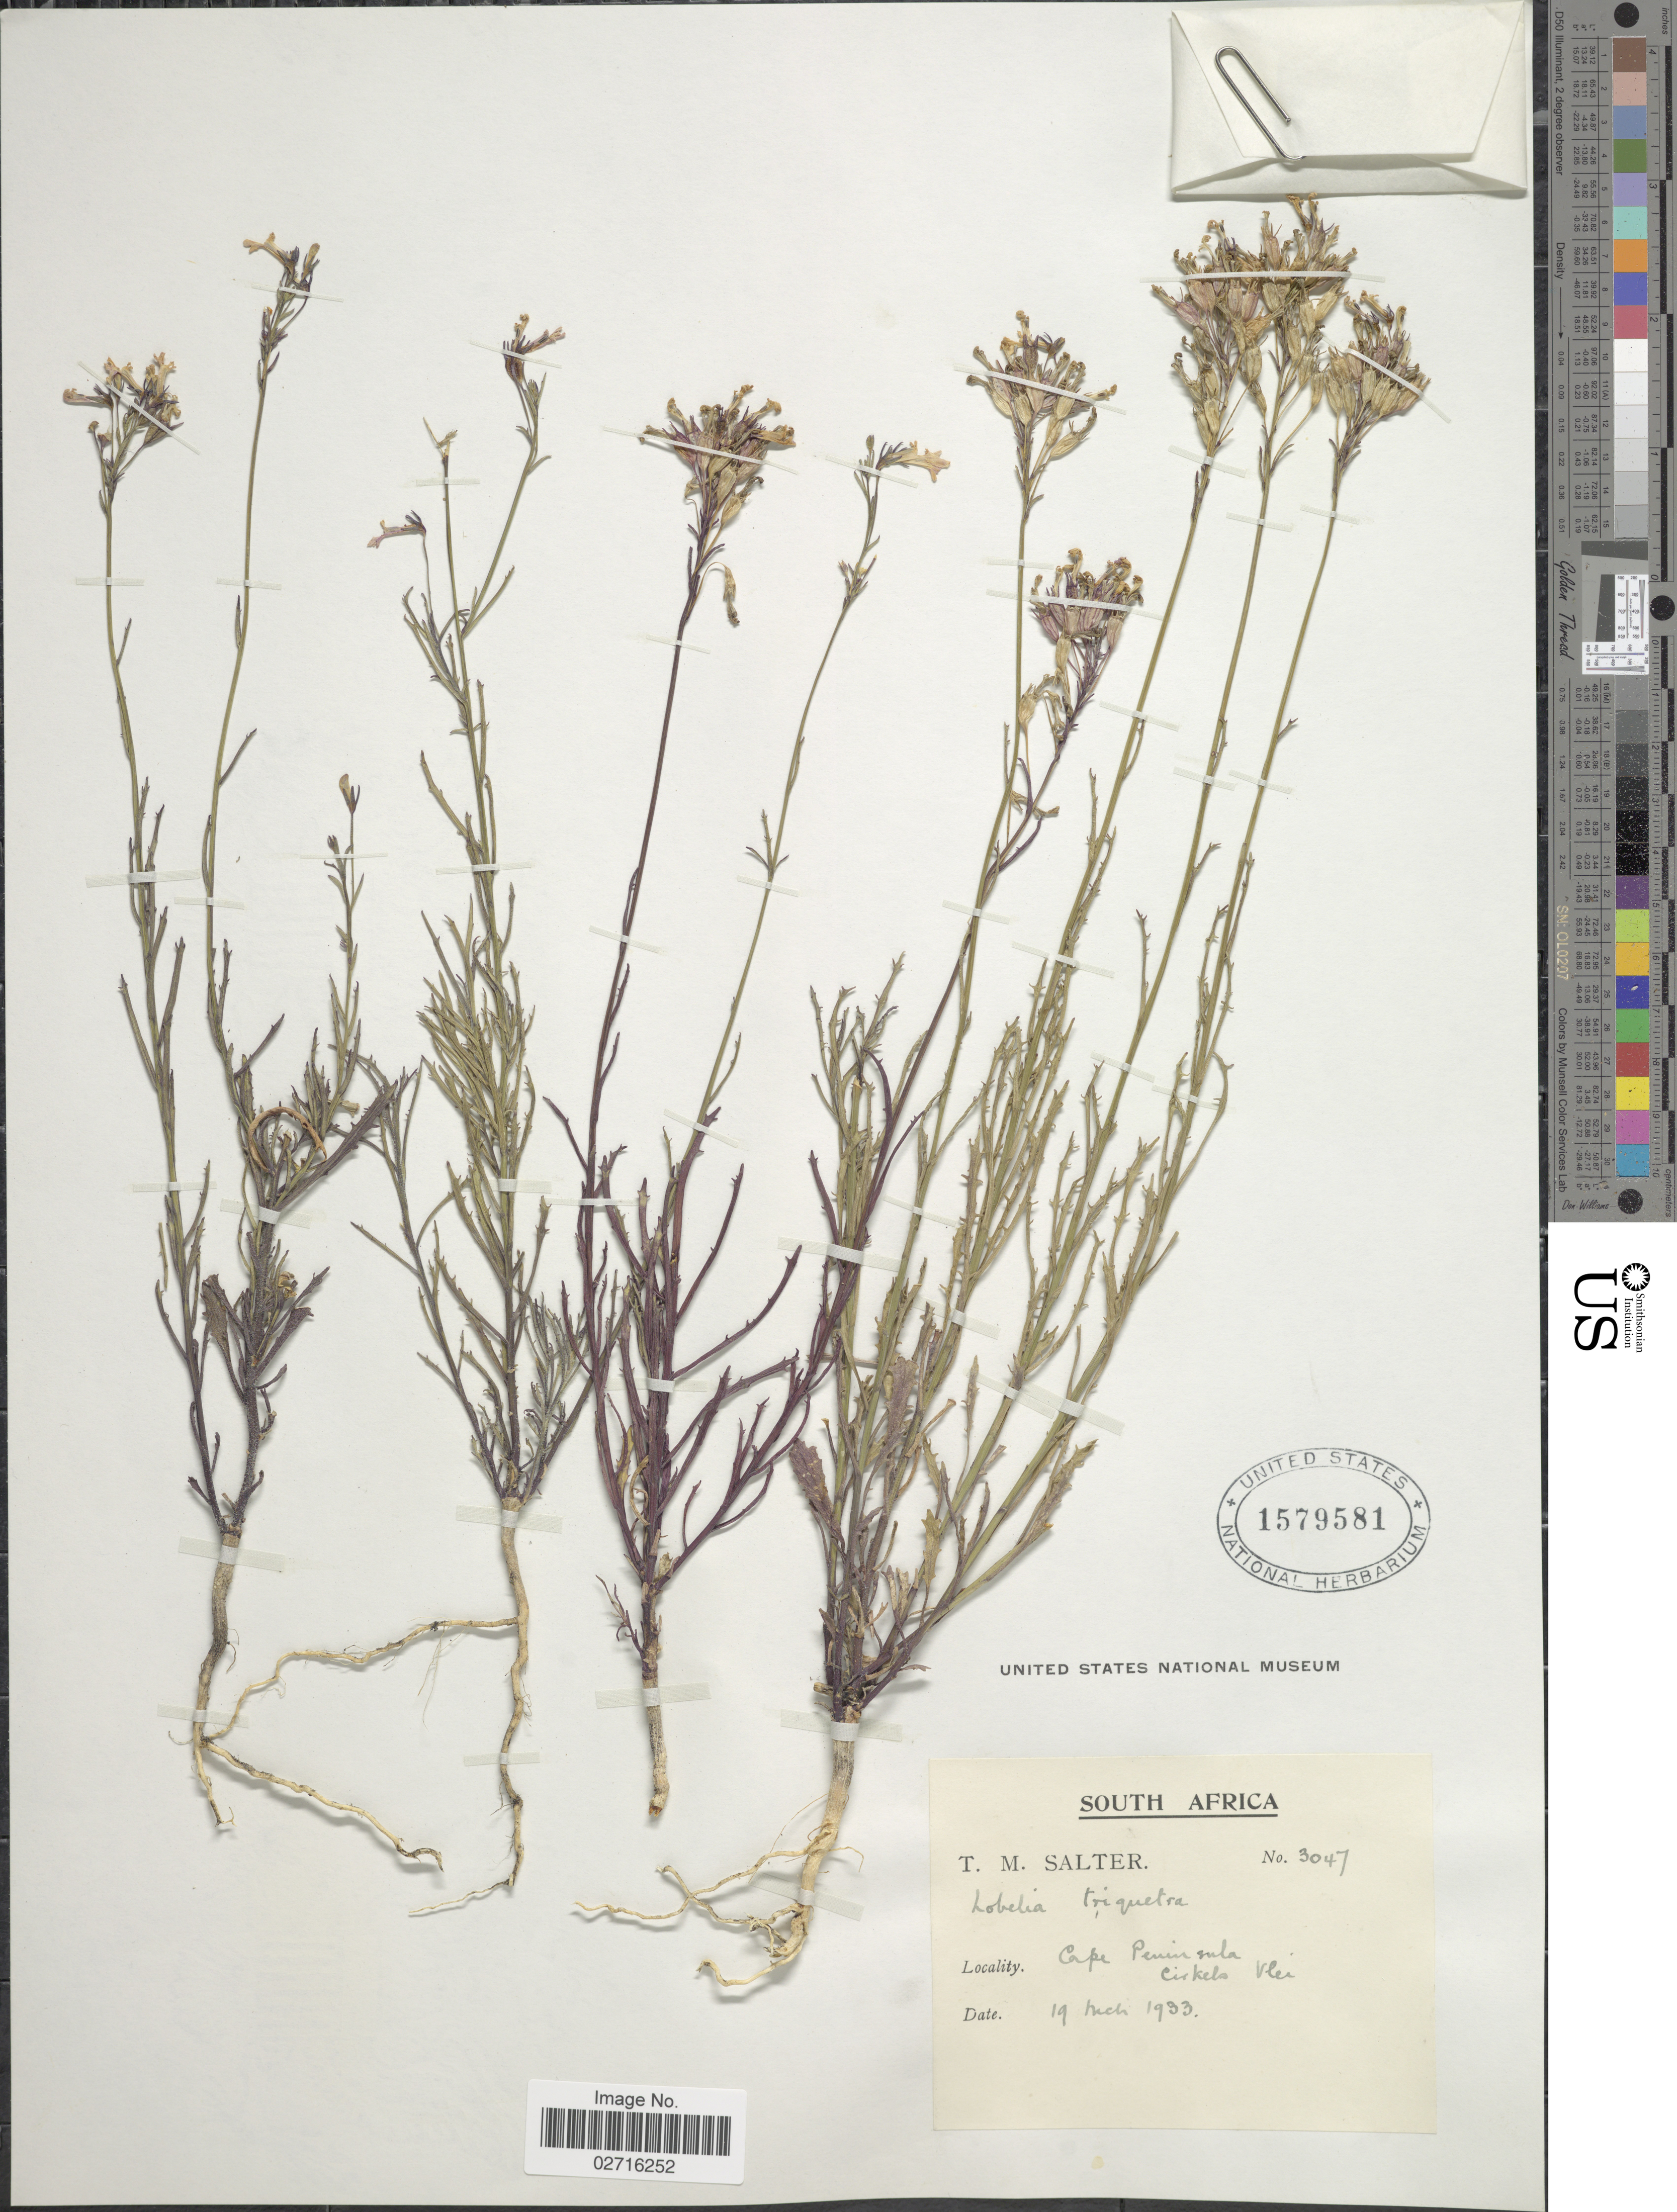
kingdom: Plantae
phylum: Tracheophyta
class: Magnoliopsida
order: Asterales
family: Campanulaceae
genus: Lobelia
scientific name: Lobelia triquetra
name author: L.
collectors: T. Salter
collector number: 3047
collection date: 1933-03-19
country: South Africa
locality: Cape Peninsula, Cirkels Vlei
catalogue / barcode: US 1579581